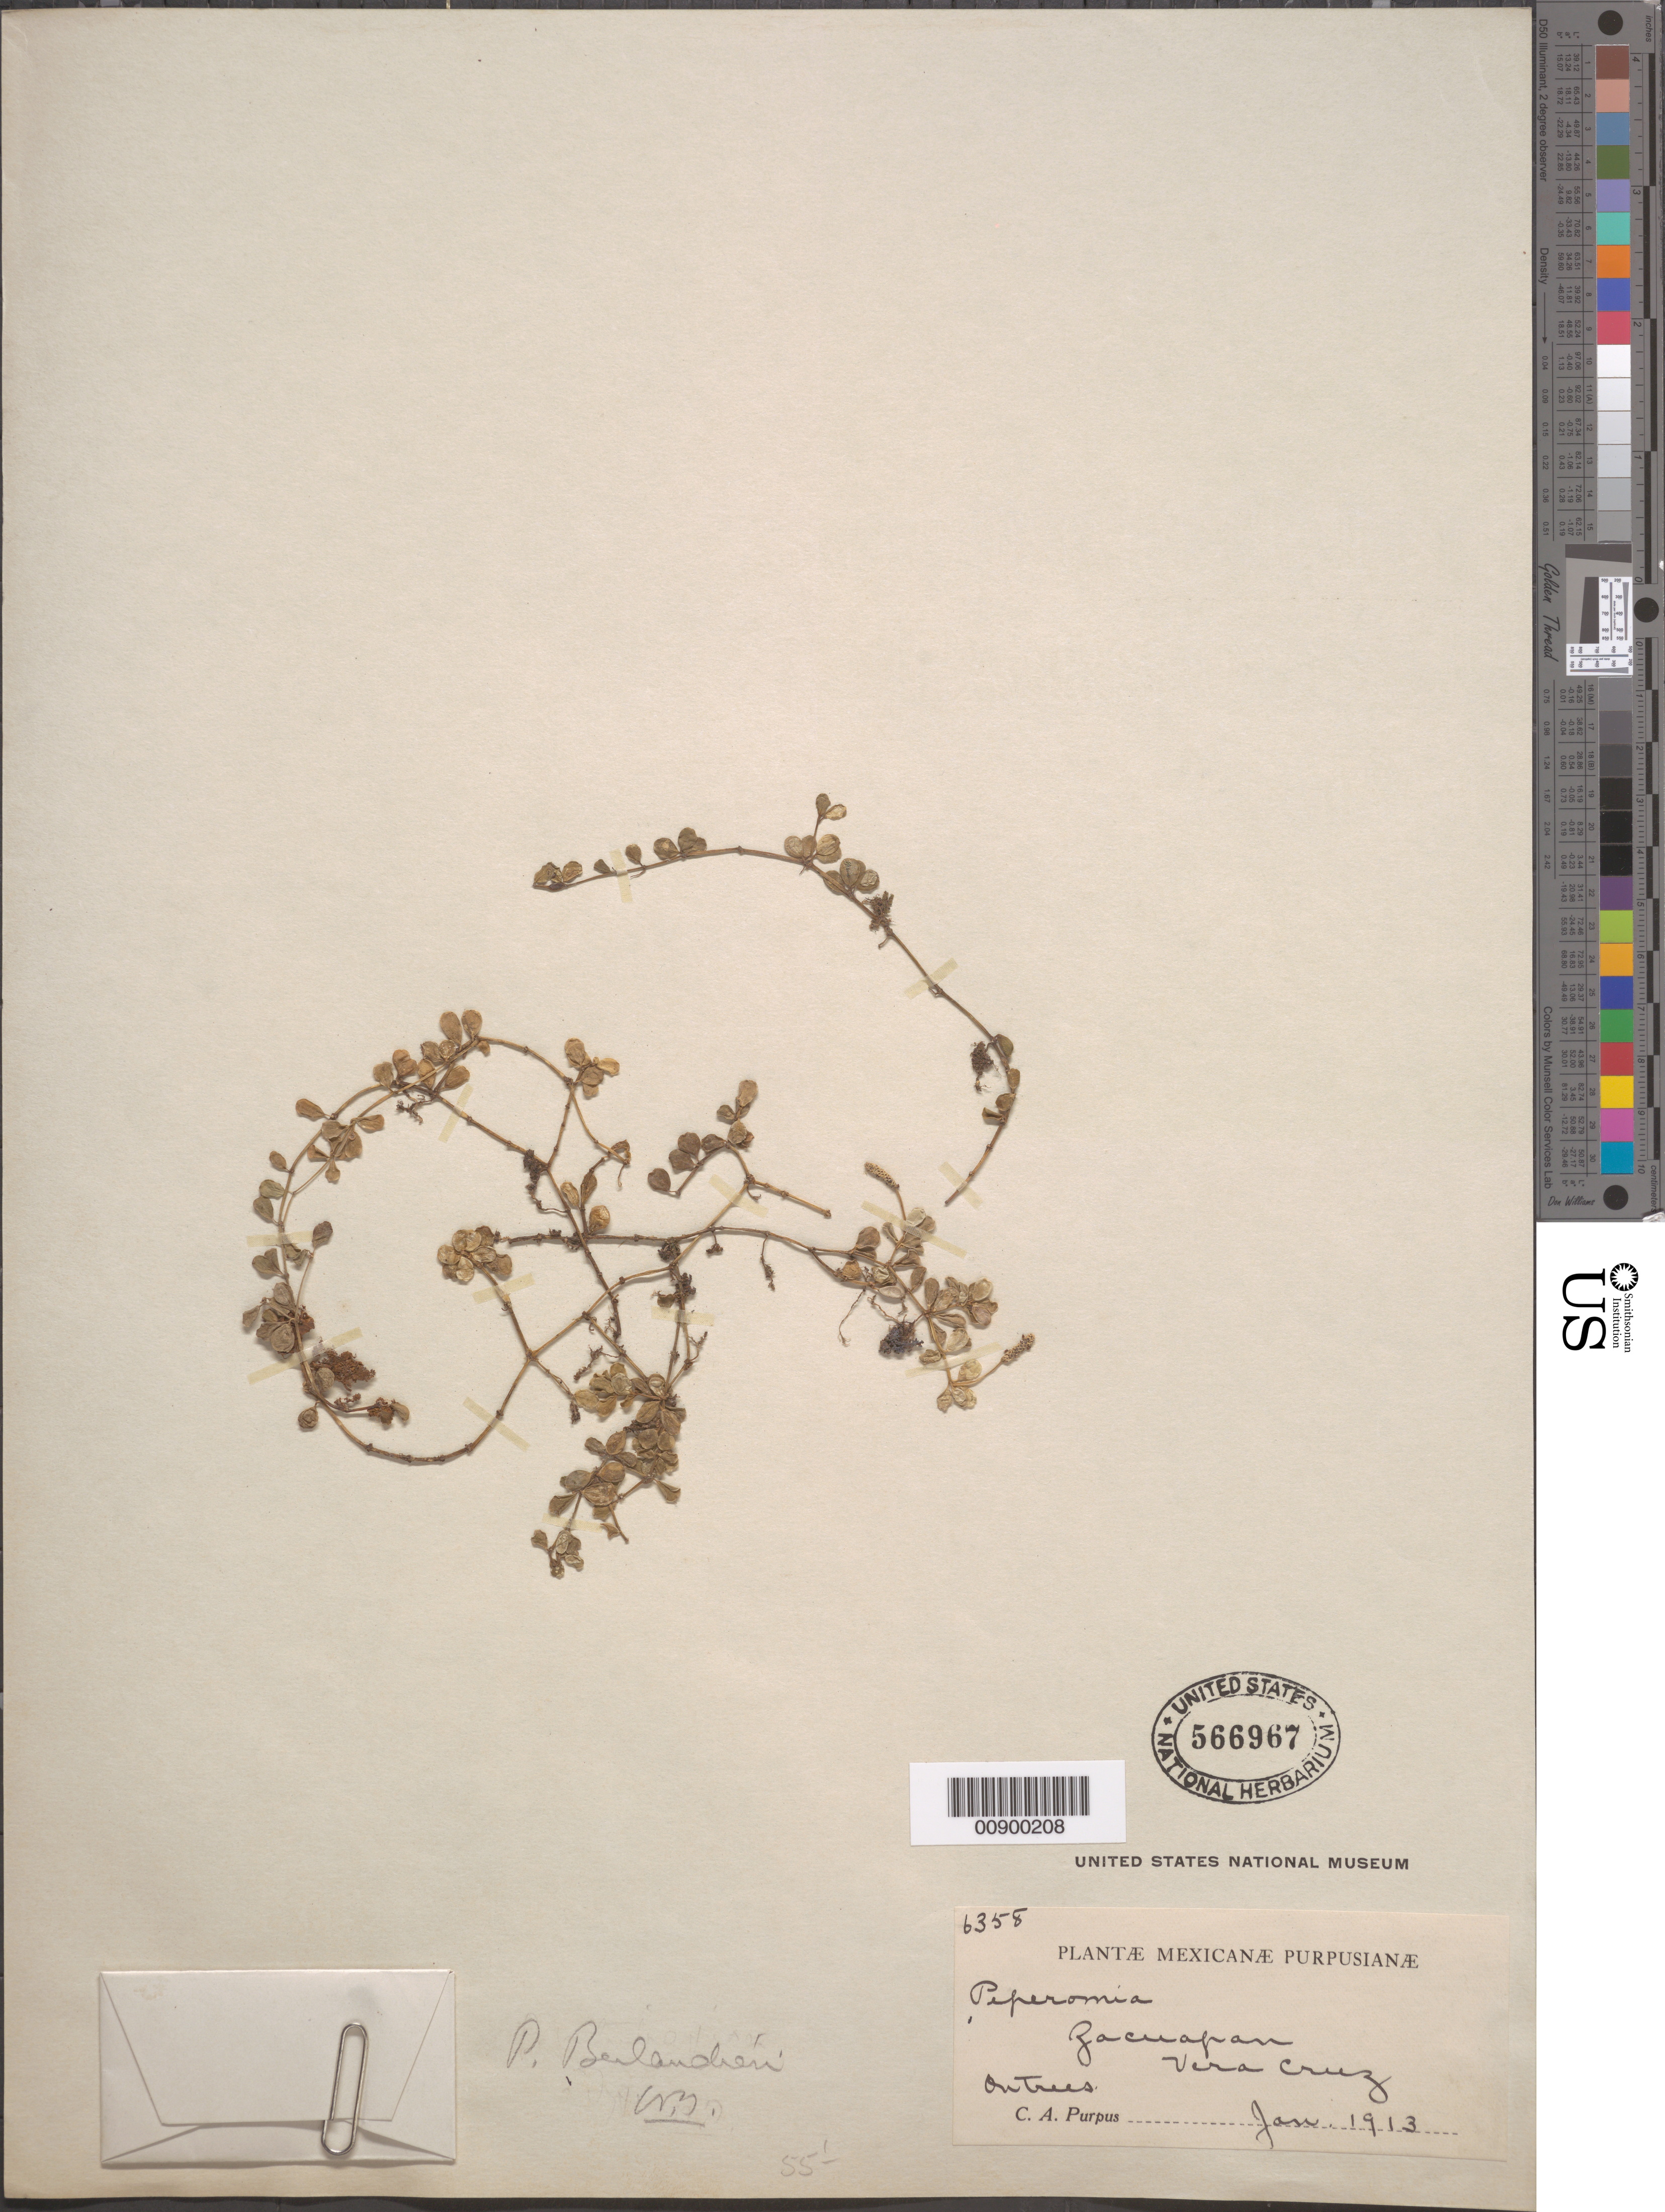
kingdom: Plantae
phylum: Tracheophyta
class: Magnoliopsida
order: Piperales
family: Piperaceae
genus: Peperomia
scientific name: Peperomia berlandieri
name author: Miq.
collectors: C. A. Purpus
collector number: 6358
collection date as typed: Jan 1913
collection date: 1913-01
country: Mexico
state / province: Veracruz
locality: Zacuapan, Veracruz.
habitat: On trees.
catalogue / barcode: US 566967